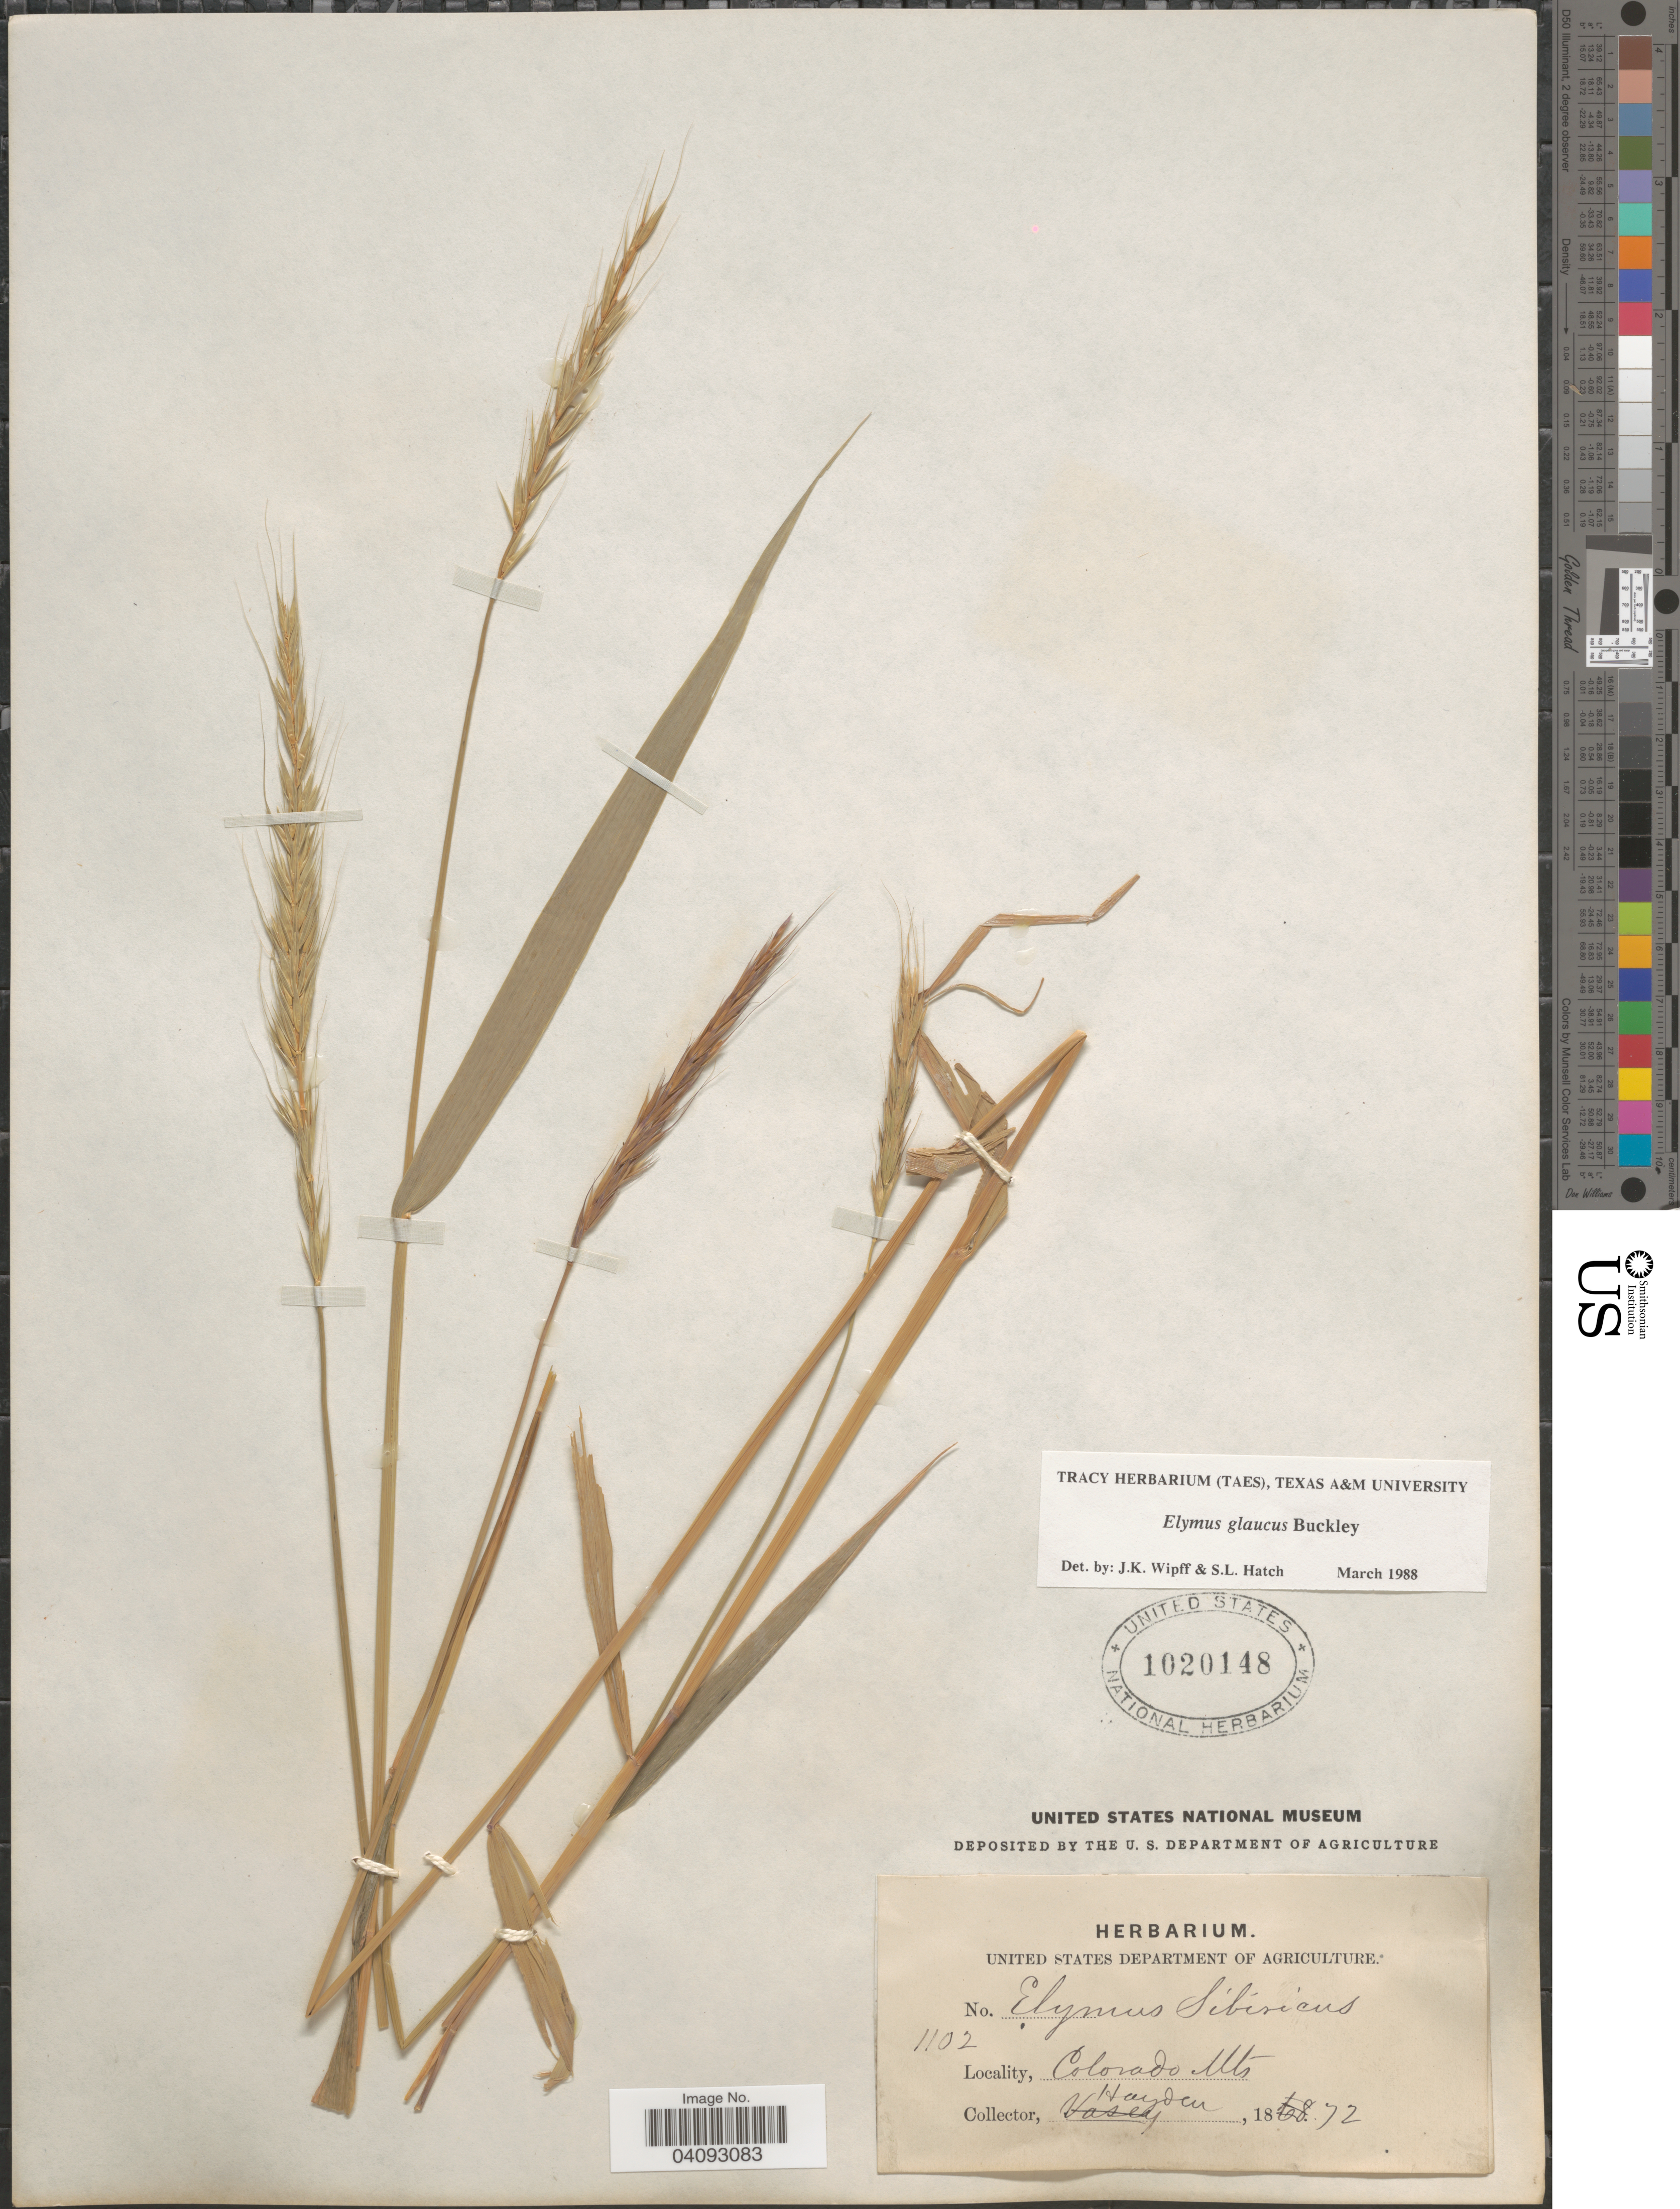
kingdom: Plantae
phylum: Tracheophyta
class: Liliopsida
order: Poales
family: Poaceae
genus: Elymus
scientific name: Elymus glaucus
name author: Buckley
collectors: -- Hayden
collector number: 1102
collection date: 1872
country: United States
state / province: Colorado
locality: Colorado Mts.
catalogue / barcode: US 1020148